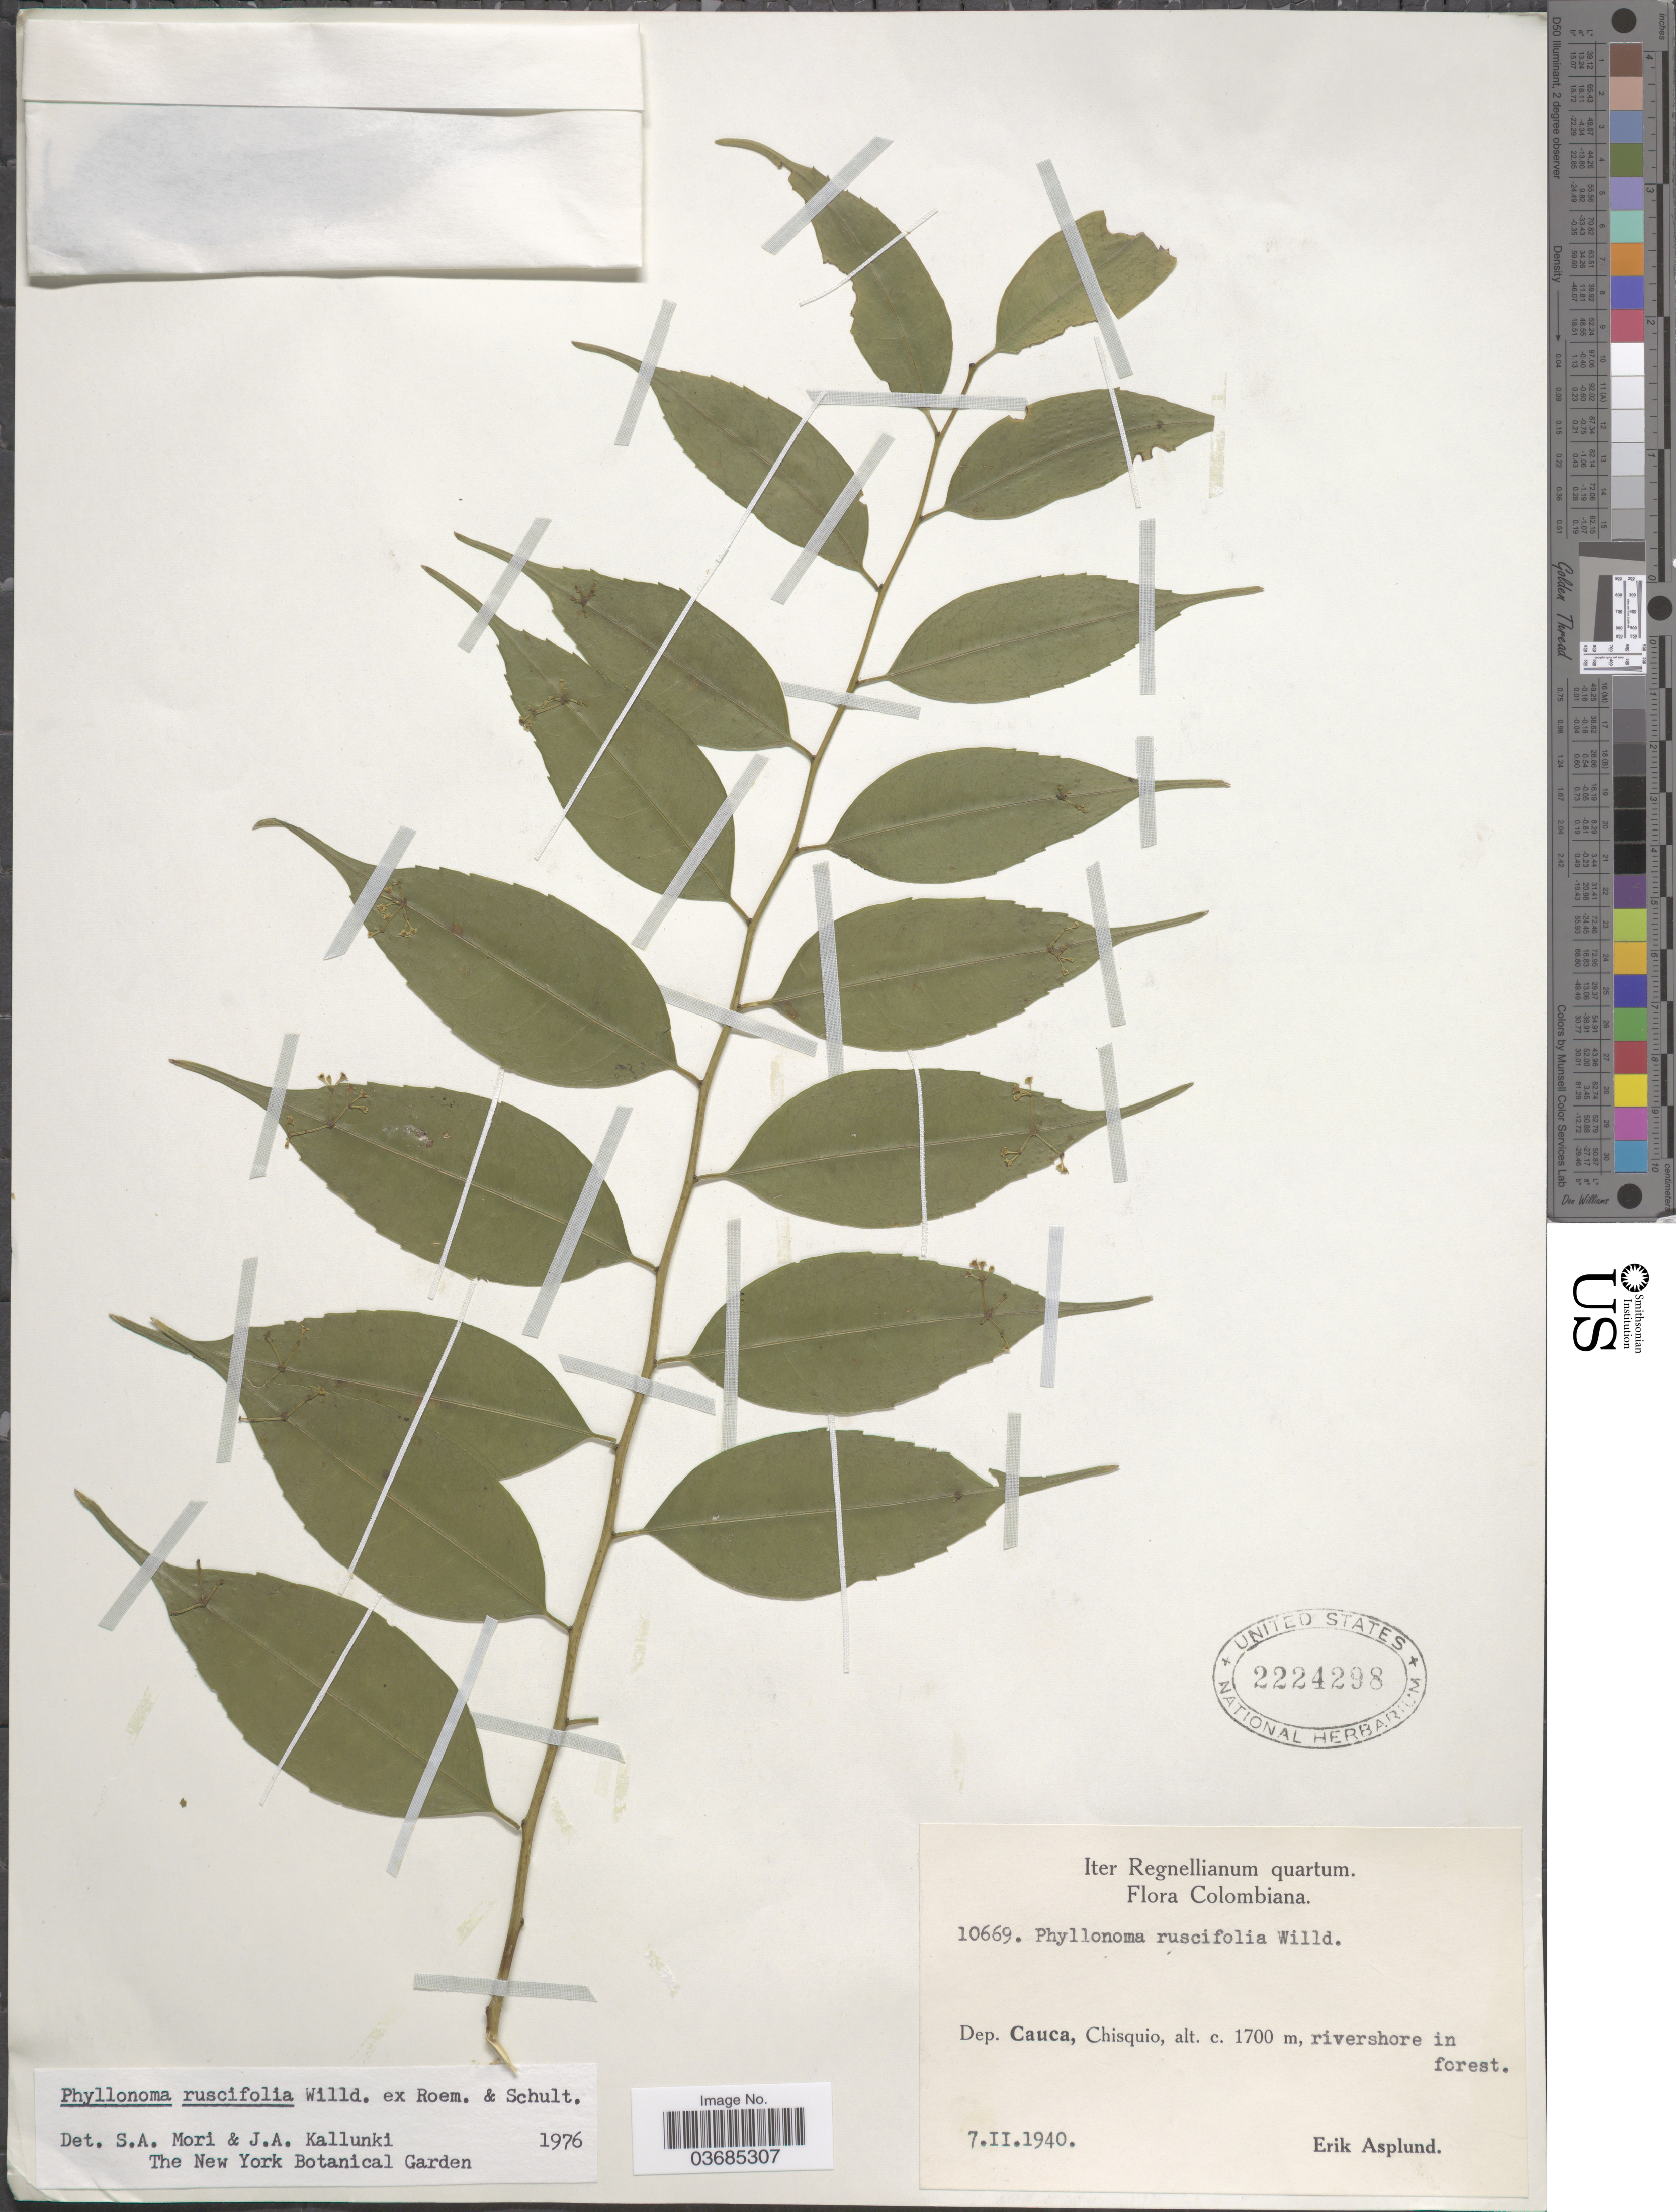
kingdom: Plantae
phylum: Tracheophyta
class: Magnoliopsida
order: Aquifoliales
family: Phyllonomaceae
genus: Phyllonoma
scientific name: Phyllonoma ruscifolia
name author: Willd. ex Schult.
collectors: E. Asplund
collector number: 10669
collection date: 1940-02-07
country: Colombia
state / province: Cauca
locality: Iter Regnellianum quartum. Dep.Cauca, Chisquio, rivershore in forest.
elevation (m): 1700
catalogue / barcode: US 2224298